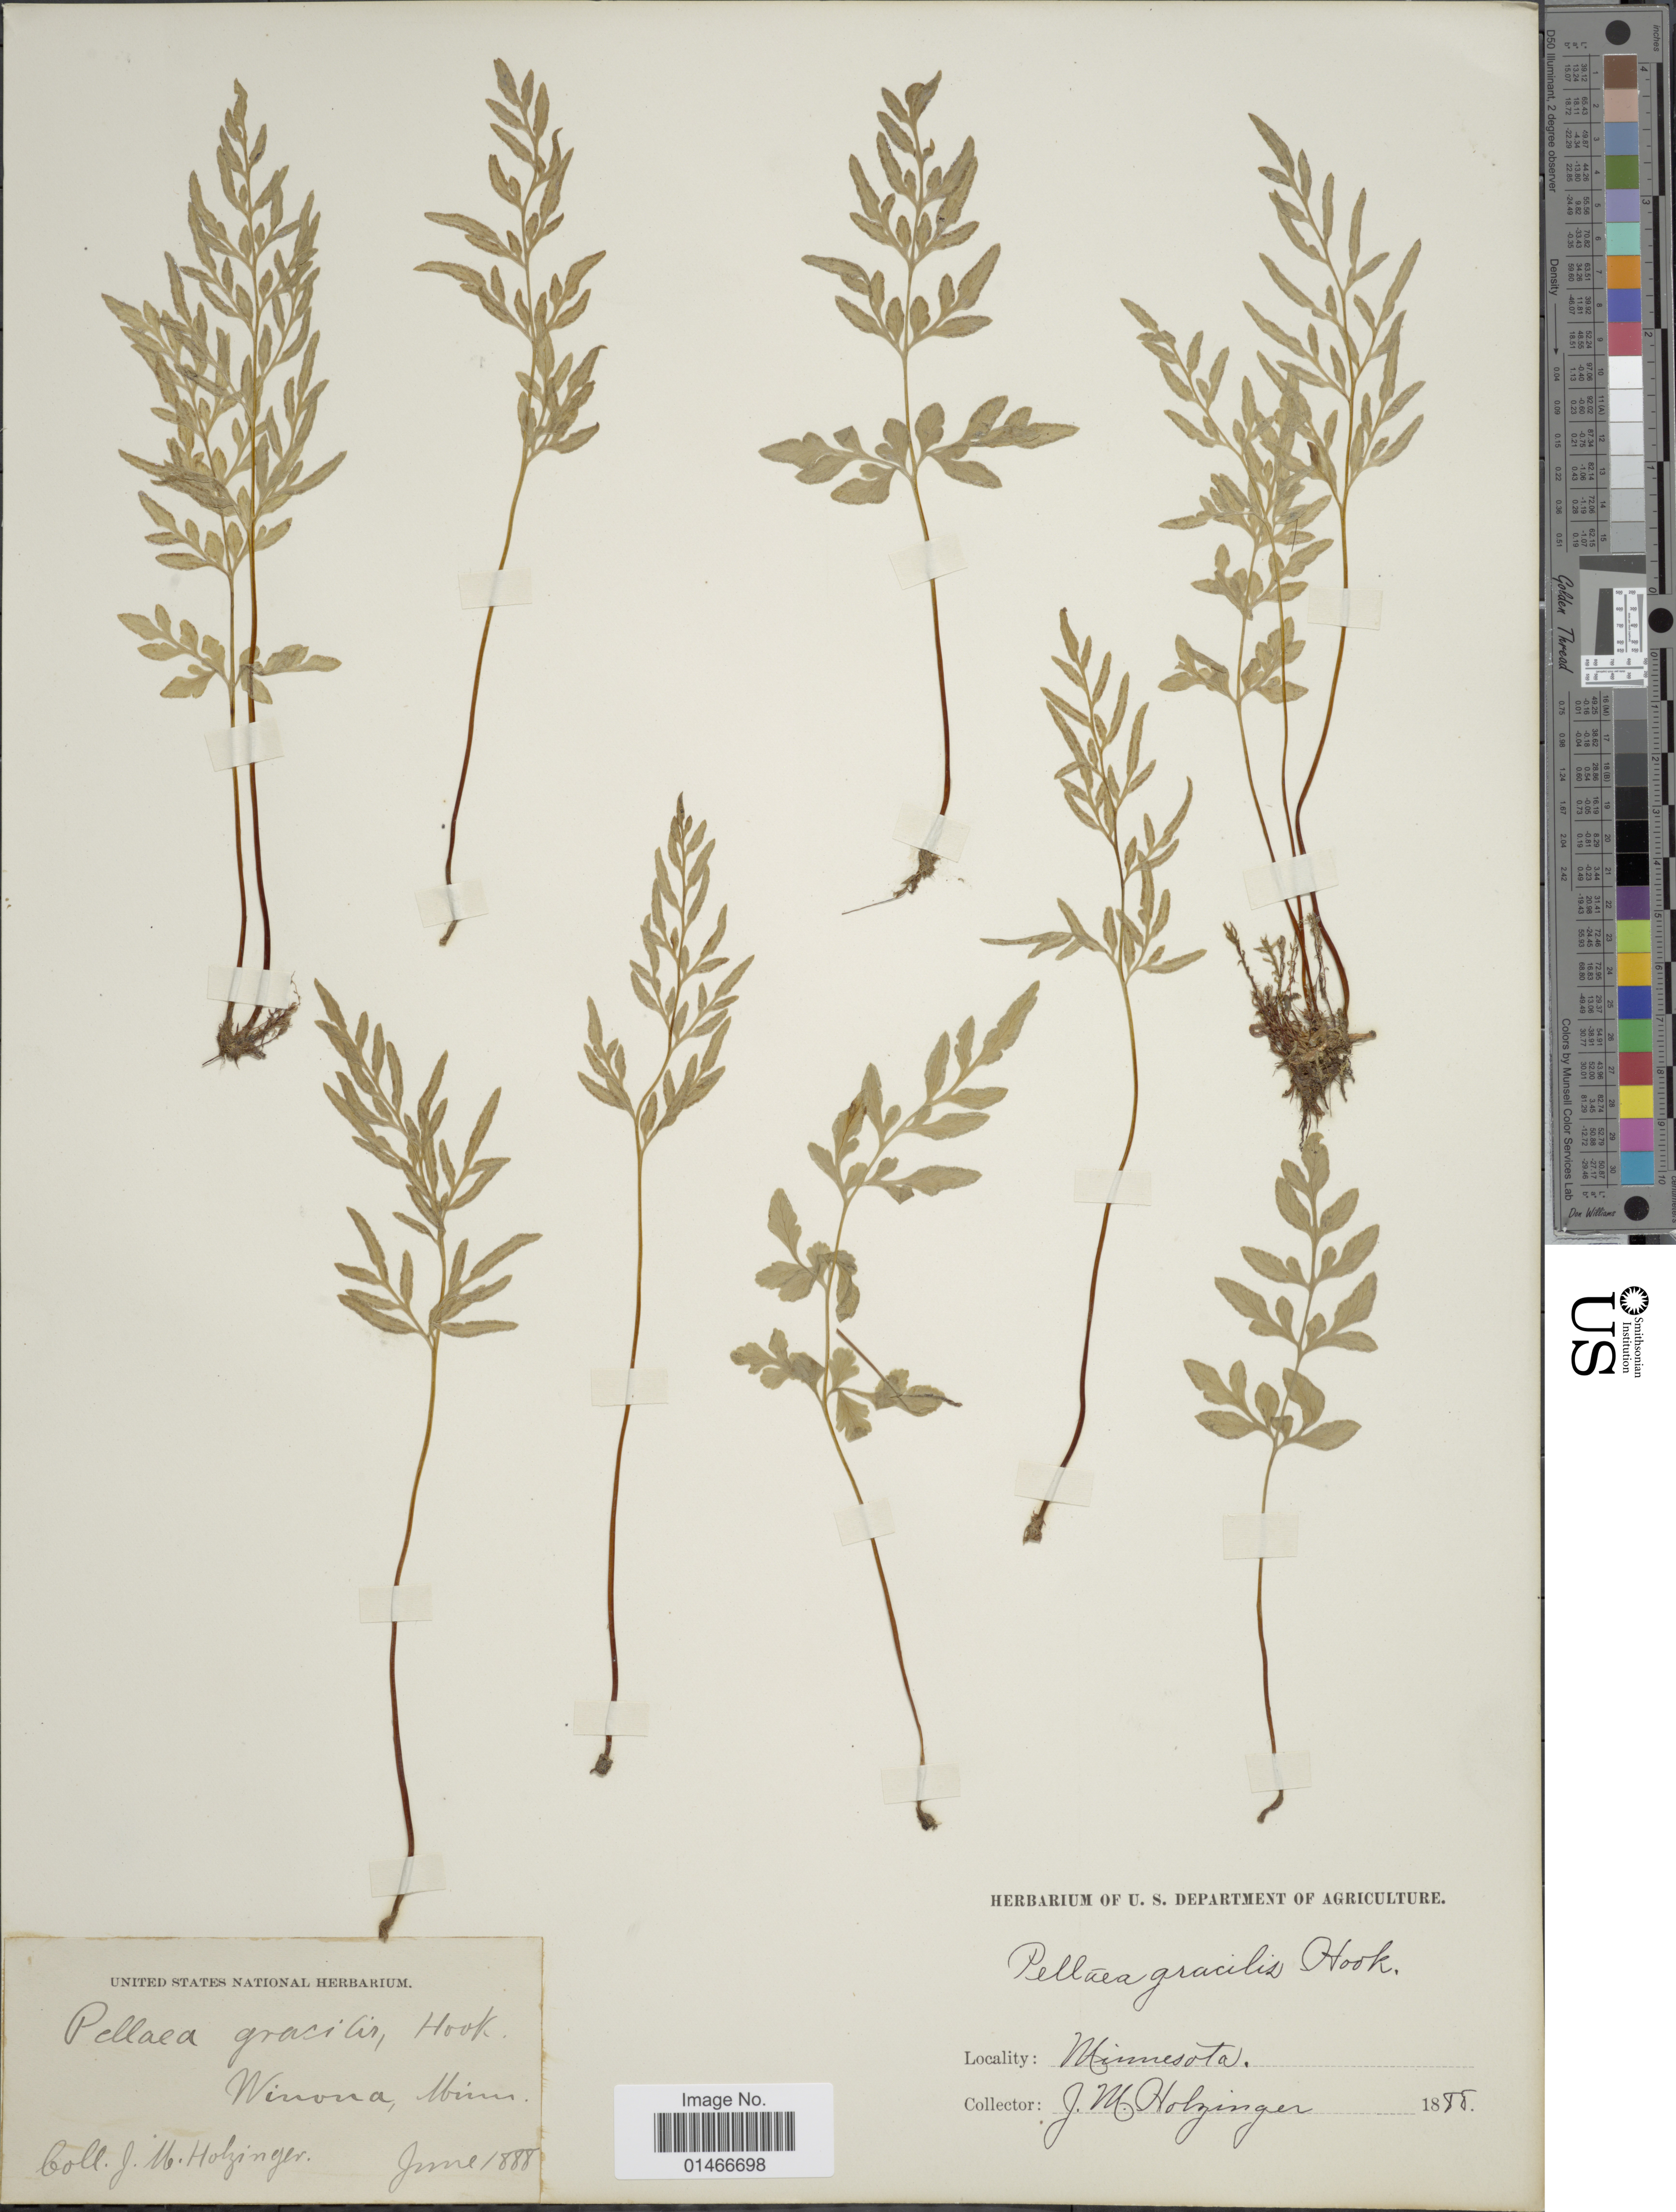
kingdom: Plantae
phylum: Tracheophyta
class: Polypodiopsida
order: Polypodiales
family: Pteridaceae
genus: Cryptogramma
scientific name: Cryptogramma stelleri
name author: (S.G. Gmel.) Prantl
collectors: J. M. Holzinger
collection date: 1888-06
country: United States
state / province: Minnesota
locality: Winona, Minn.